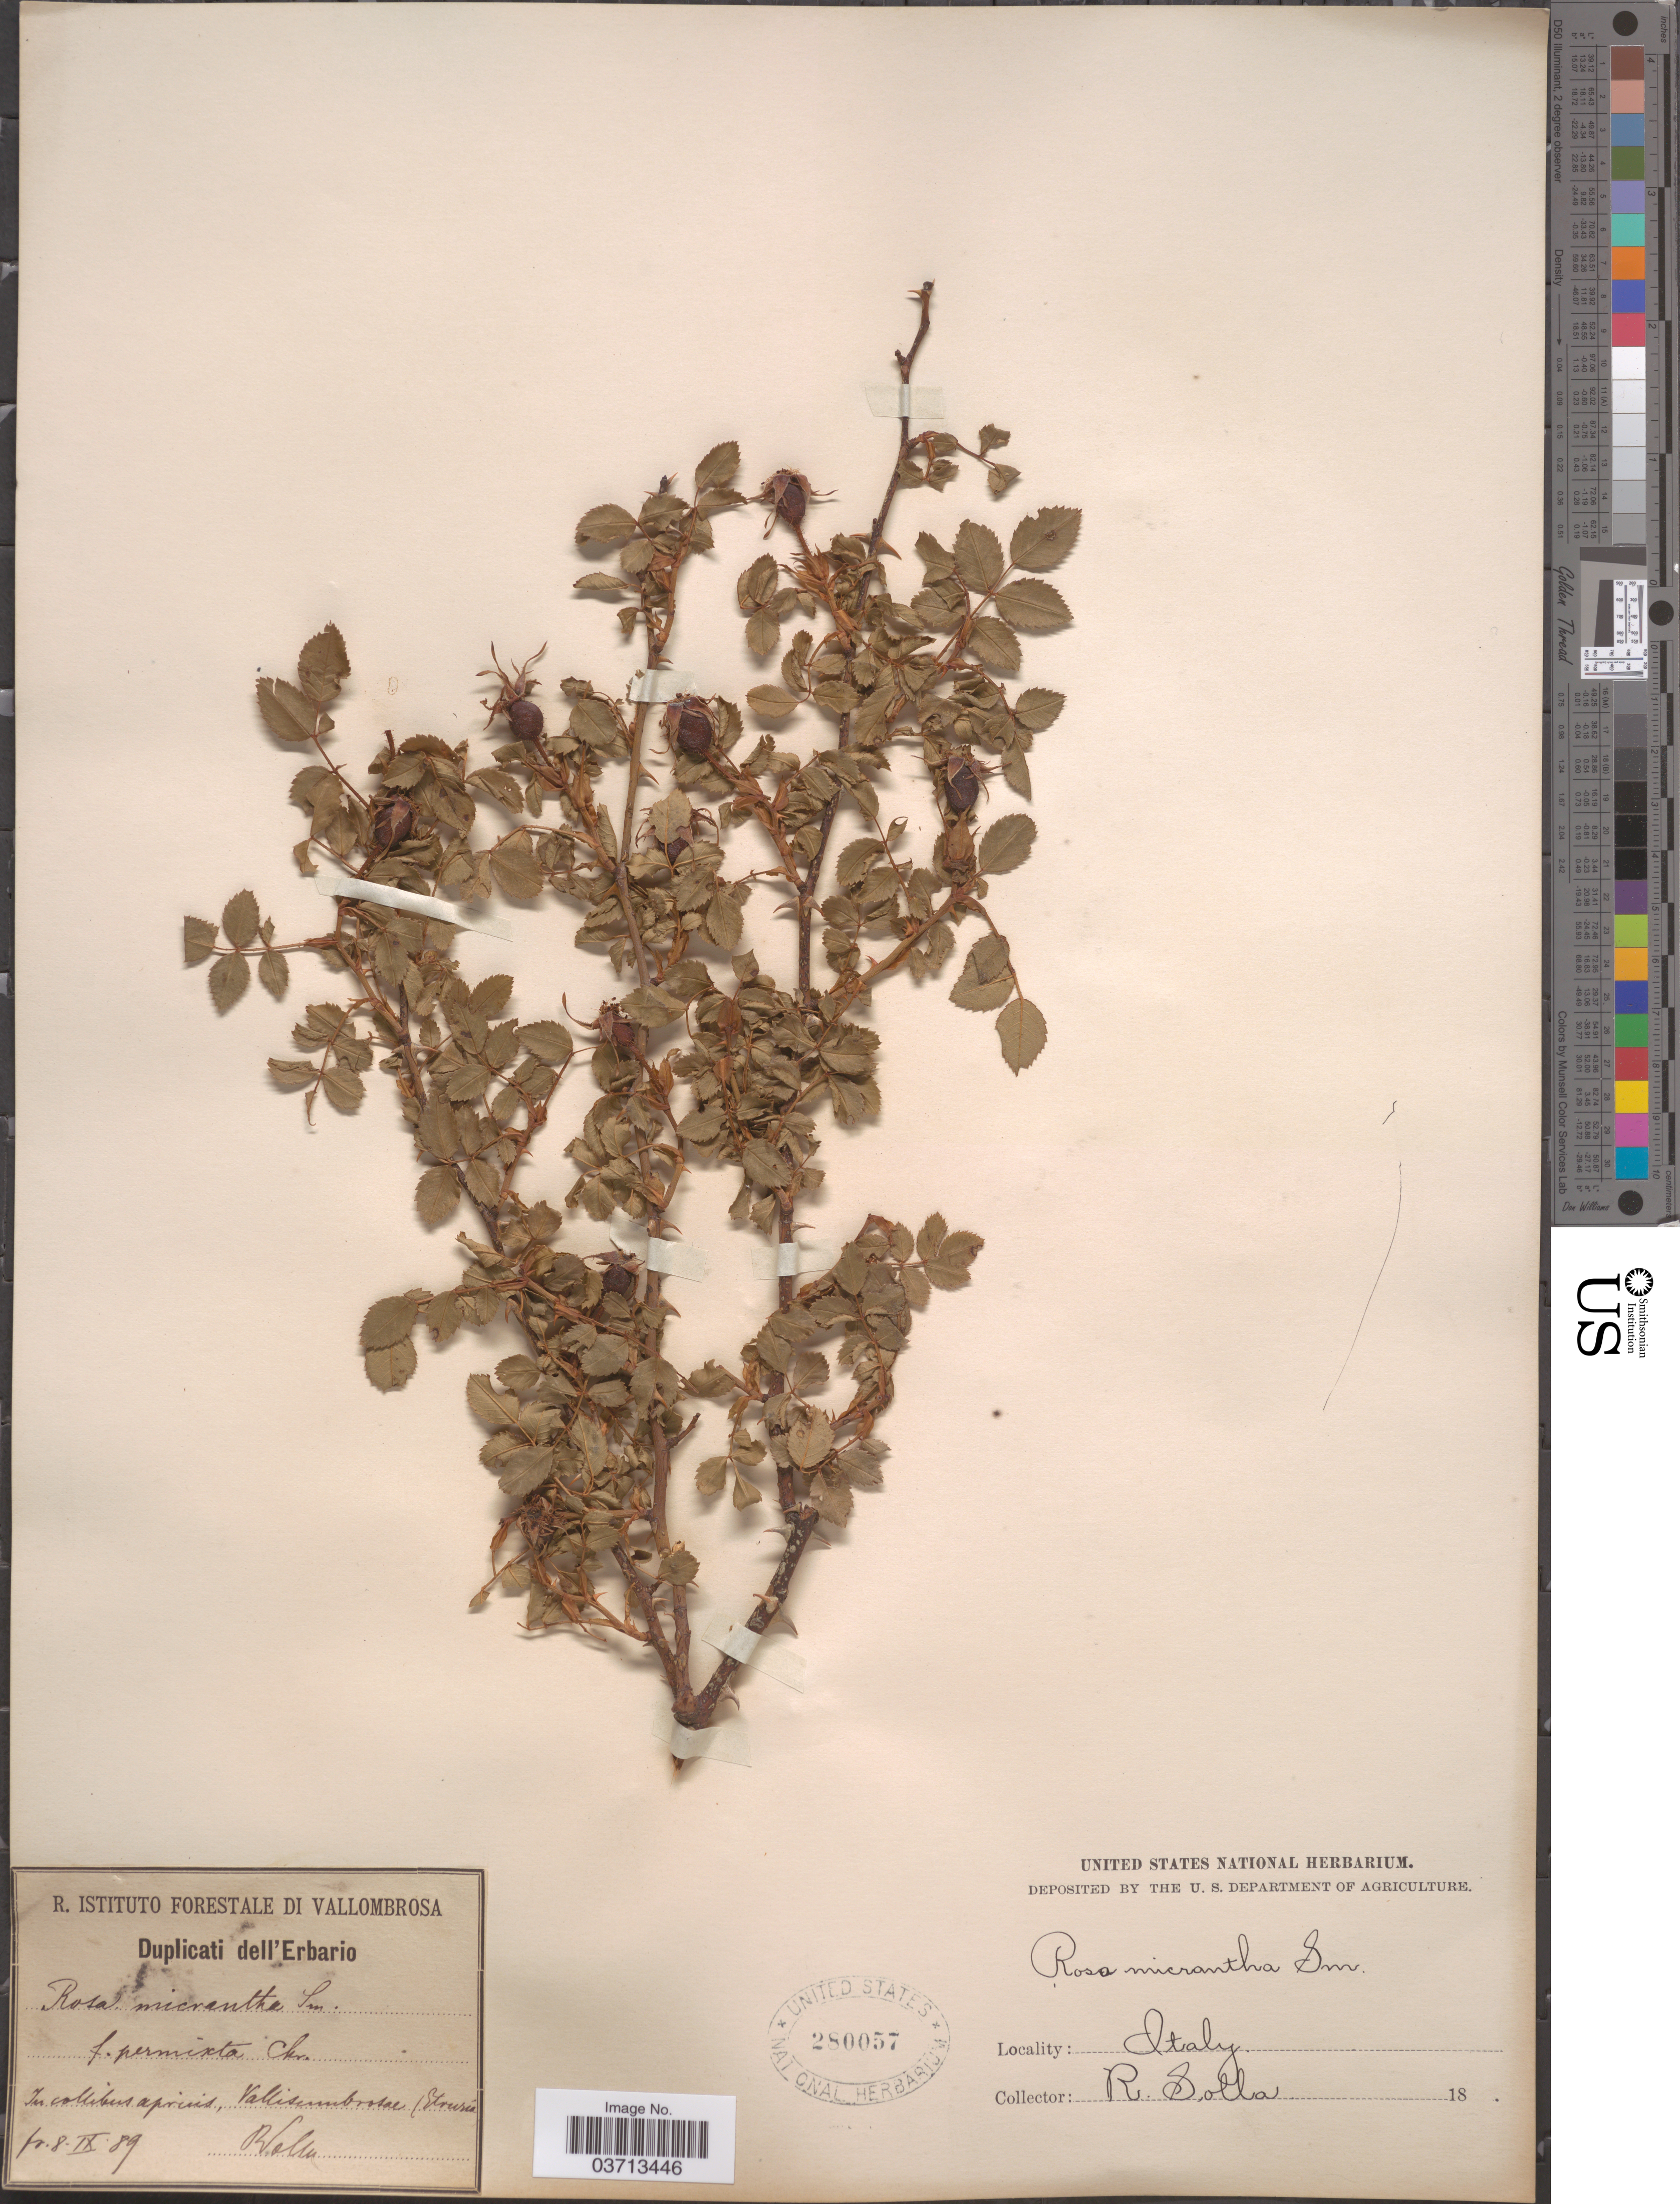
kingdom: Plantae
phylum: Tracheophyta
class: Magnoliopsida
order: Rosales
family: Rosaceae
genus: Rosa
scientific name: Rosa micrantha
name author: Borrer ex Small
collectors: R. Solla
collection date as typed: Transcribed d/m/y: 8/9/89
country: Italy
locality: In collibus, Vallisumbrosae (Etruria).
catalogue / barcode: US 280057